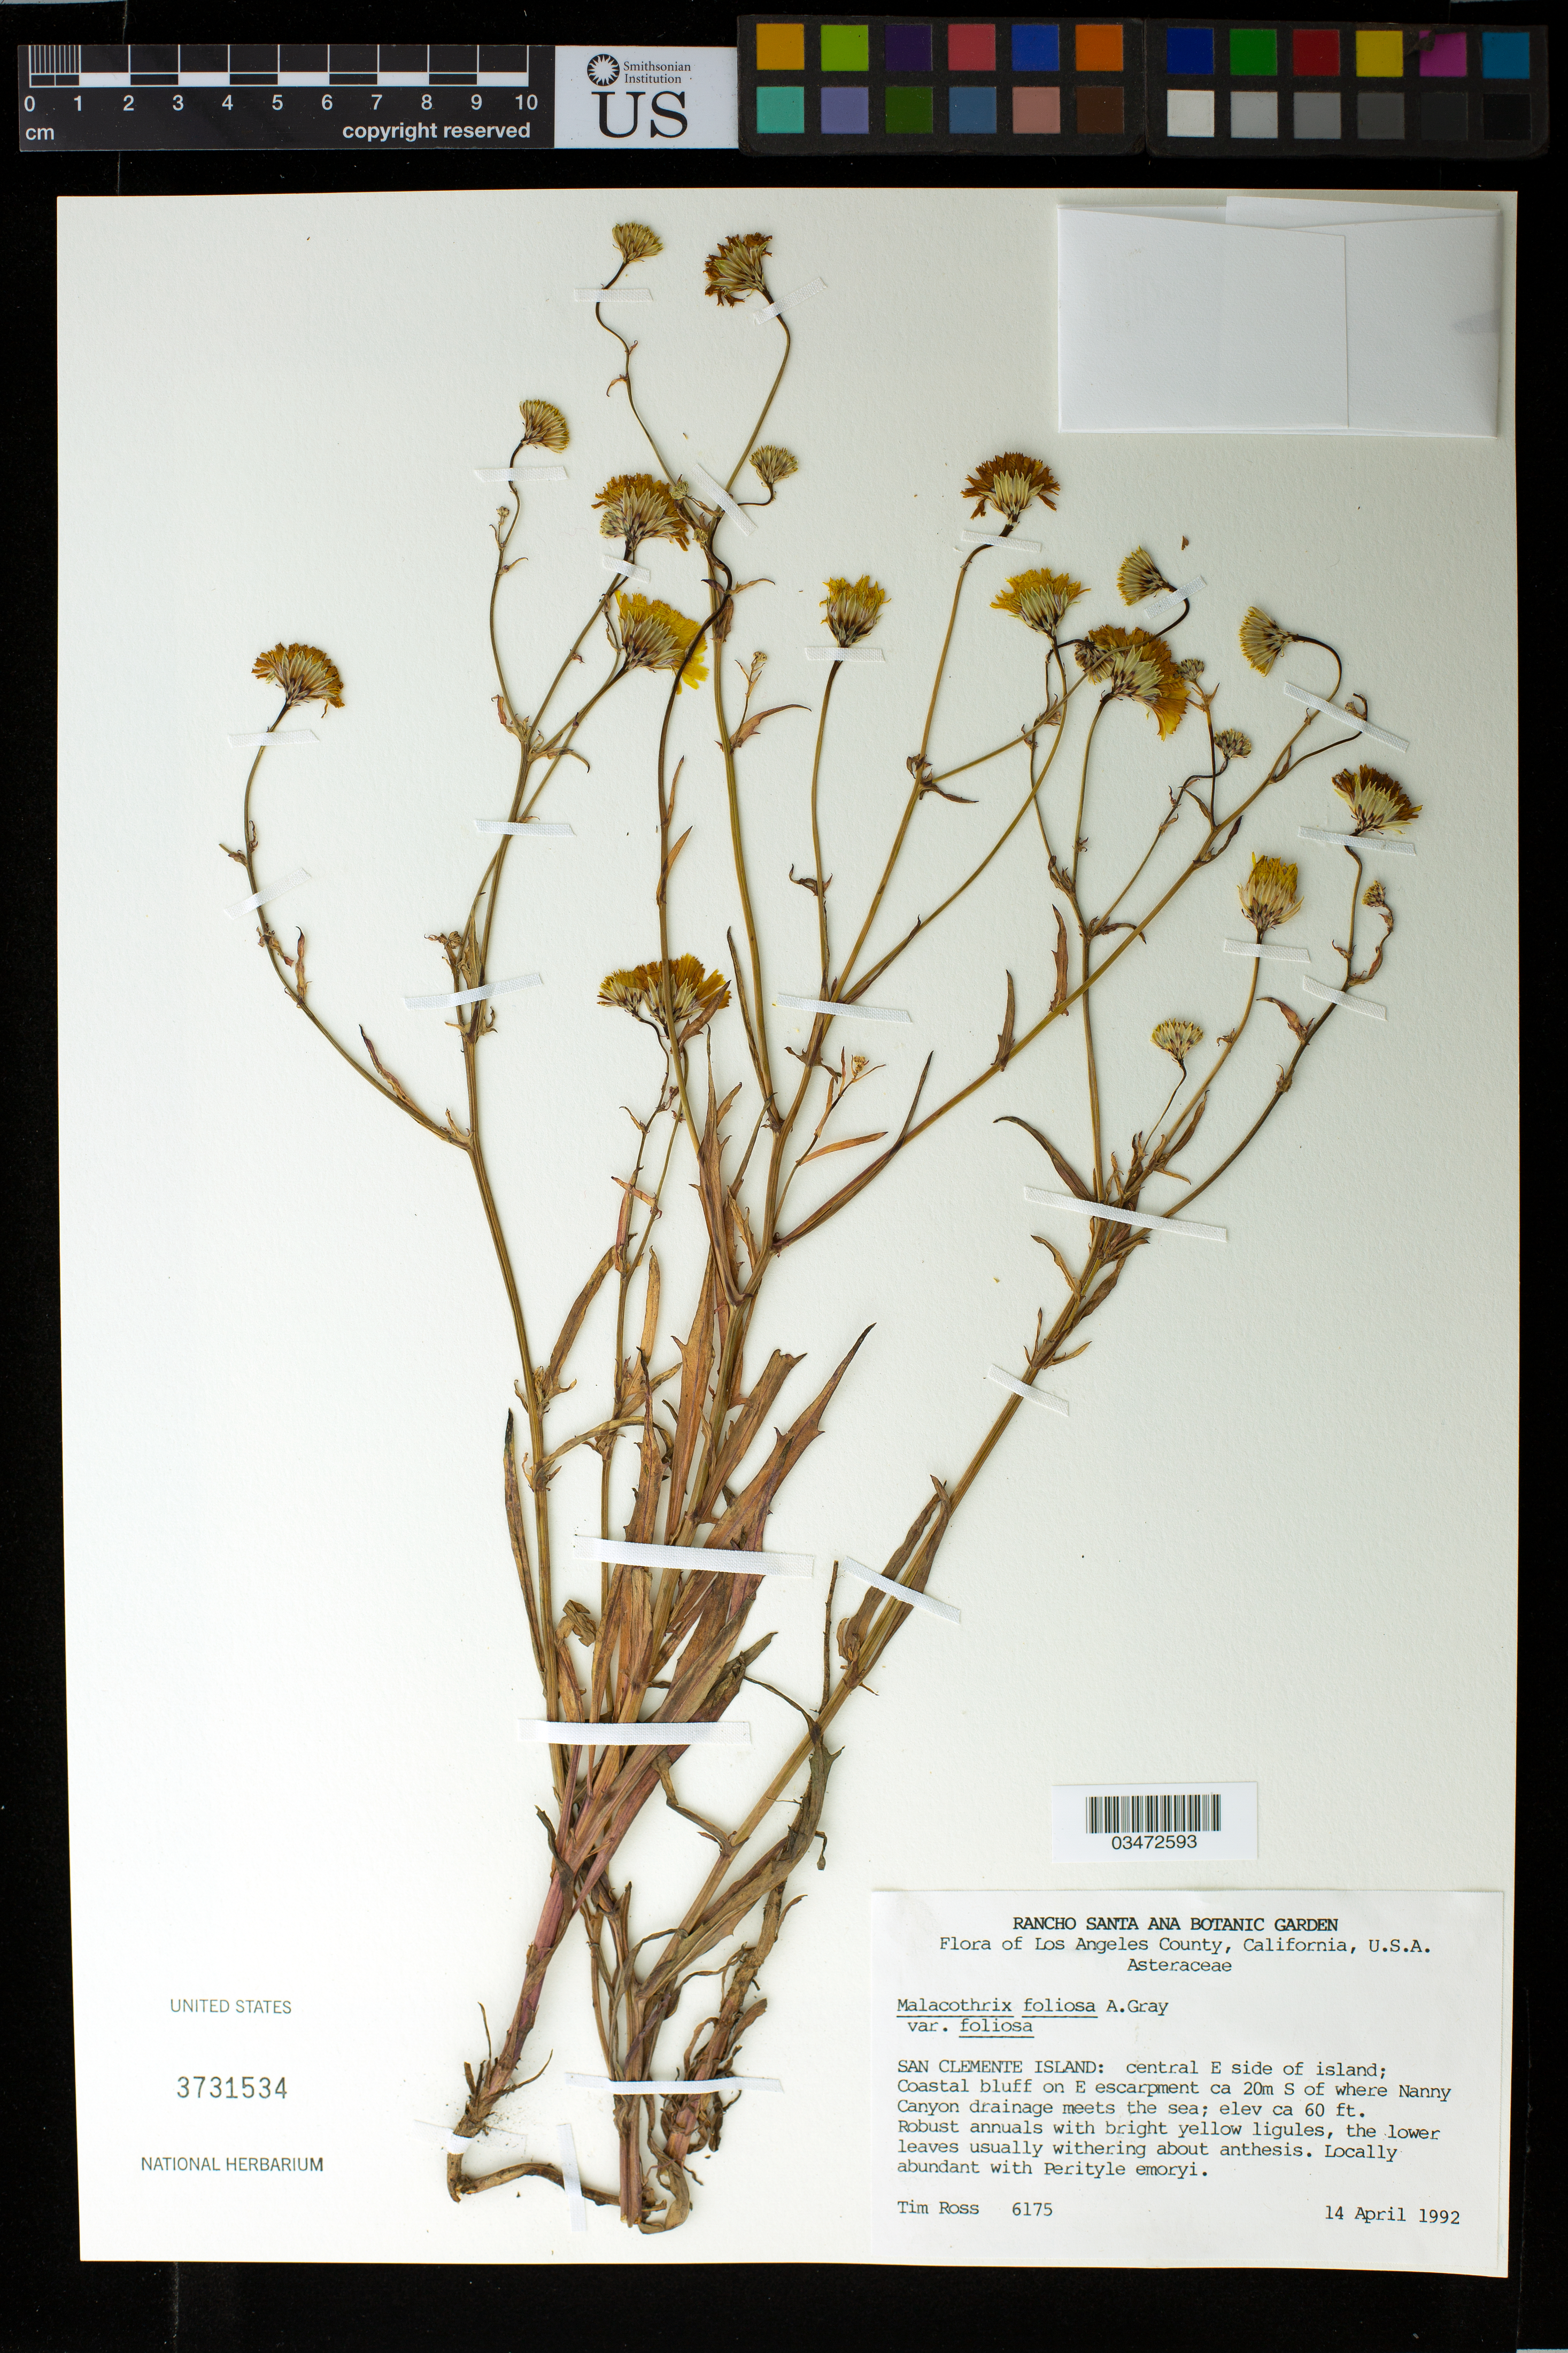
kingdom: Plantae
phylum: Tracheophyta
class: Magnoliopsida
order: Asterales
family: Asteraceae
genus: Malacothrix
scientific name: Malacothrix foliosa var. foliosa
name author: A. Gray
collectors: T. Ross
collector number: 6175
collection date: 1992-04-14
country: United States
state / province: California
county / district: Los Angeles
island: San Clemente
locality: San Clemente Island: central E side of island; Coastal bluff on E escarpment ca 20 m S of where Nanny Canyon Drainage meets the sea.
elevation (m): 18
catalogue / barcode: US 3731534